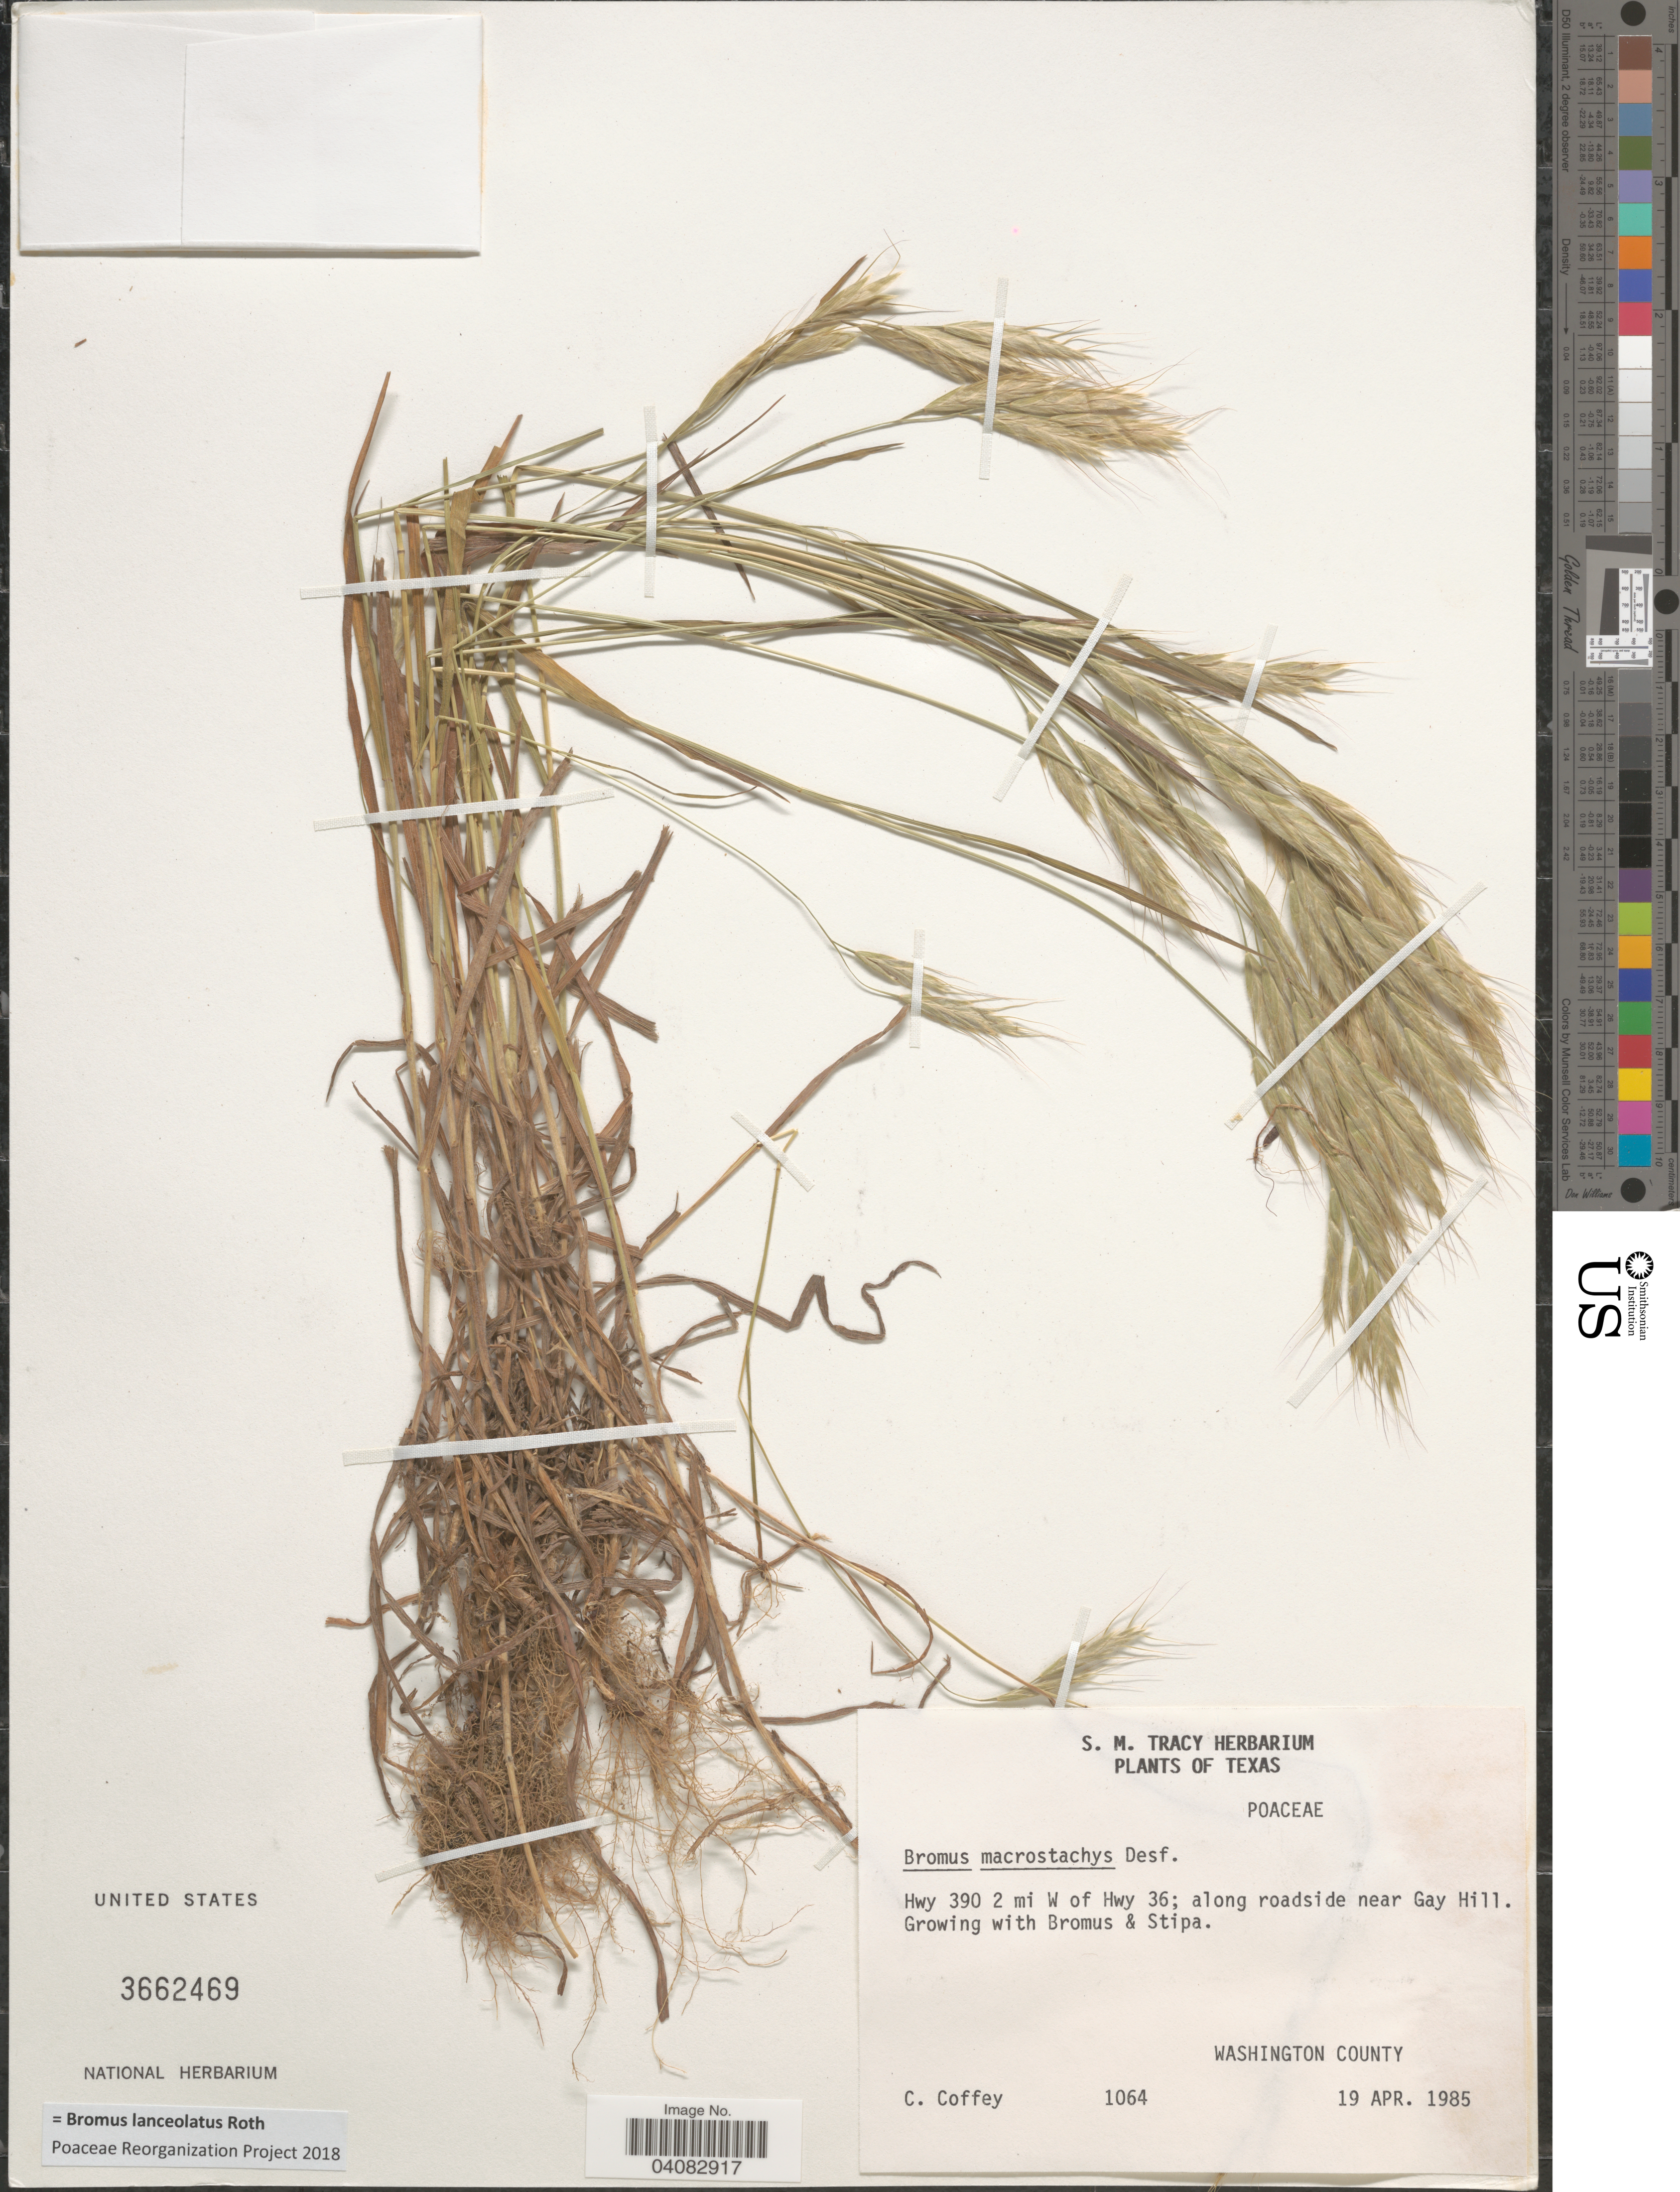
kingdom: Plantae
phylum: Tracheophyta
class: Liliopsida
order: Poales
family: Poaceae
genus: Bromus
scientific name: Bromus lanceolatus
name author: Roth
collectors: C. Coffey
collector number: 1064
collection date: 1985-04-19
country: United States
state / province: Texas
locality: Hwy 390 2 mi W of Hwy 36; along roadside near Gay Hill. Washington County.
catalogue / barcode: US 3662469